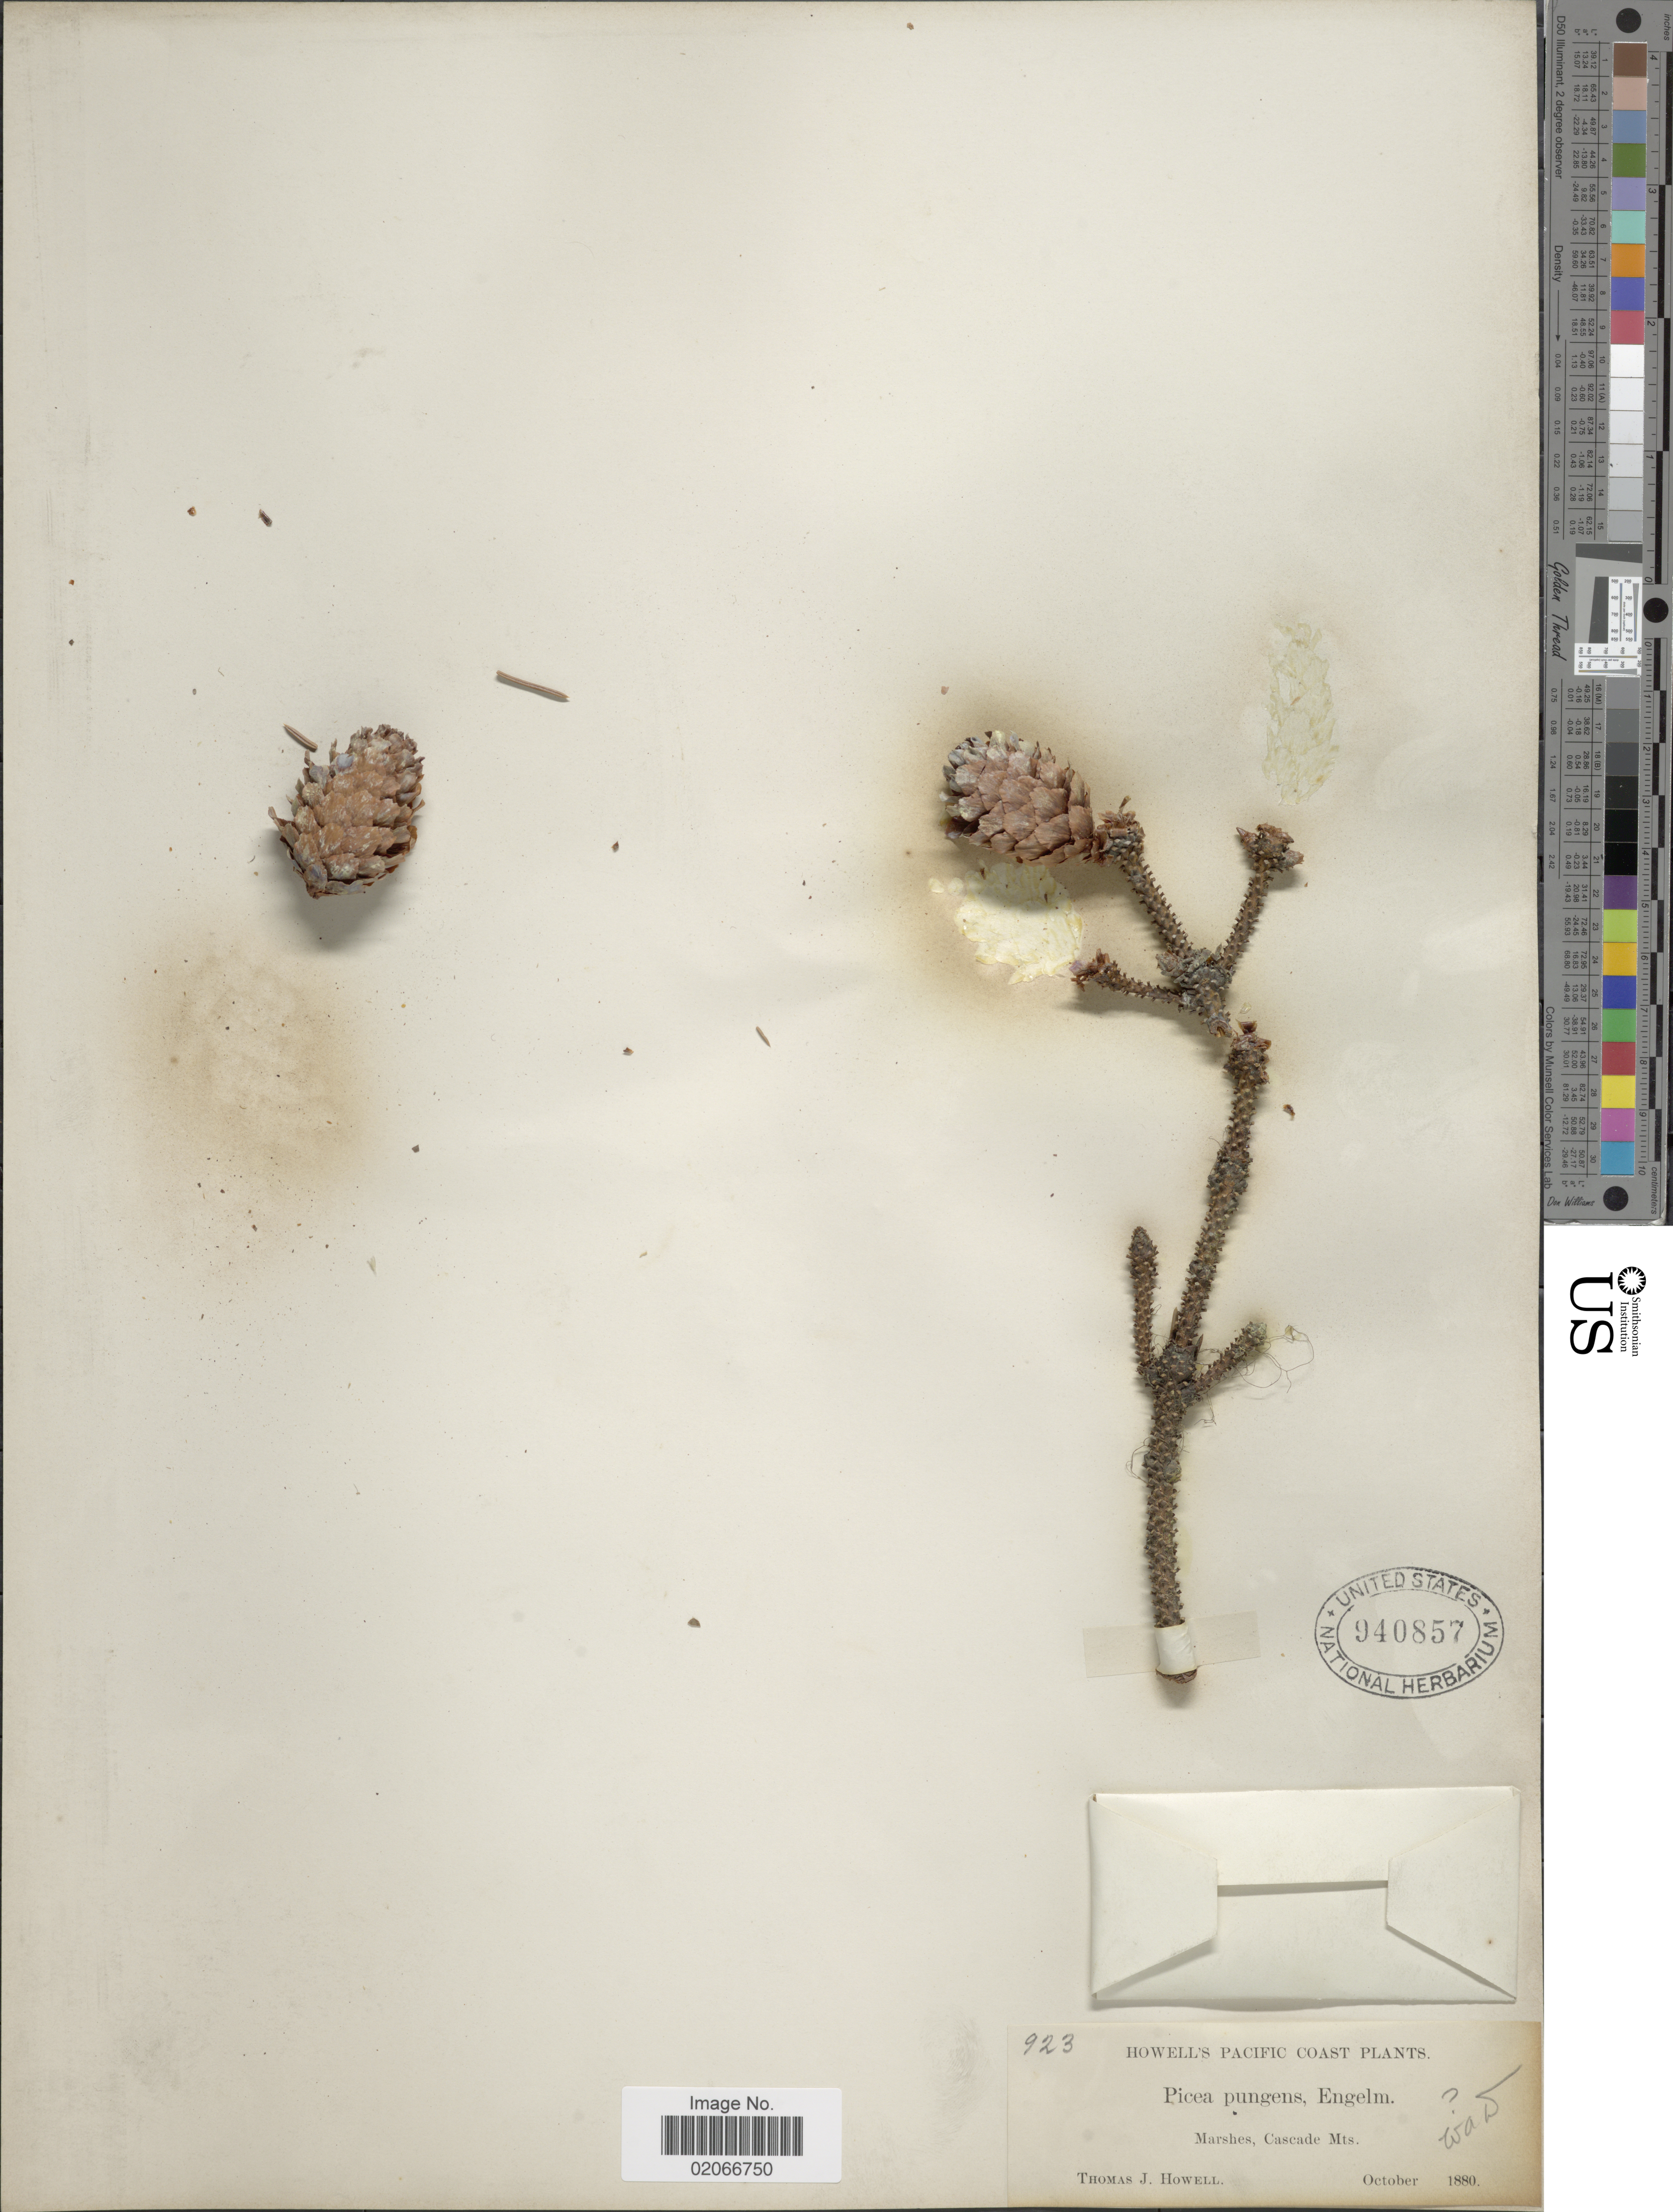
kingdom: Plantae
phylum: Tracheophyta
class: Pinopsida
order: Pinales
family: Pinaceae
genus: Picea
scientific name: Picea pungens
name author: Engelm.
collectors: T. J. Howell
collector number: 923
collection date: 1880-10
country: United States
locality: Pacific Coast, Cascade Mts.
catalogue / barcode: US 940857